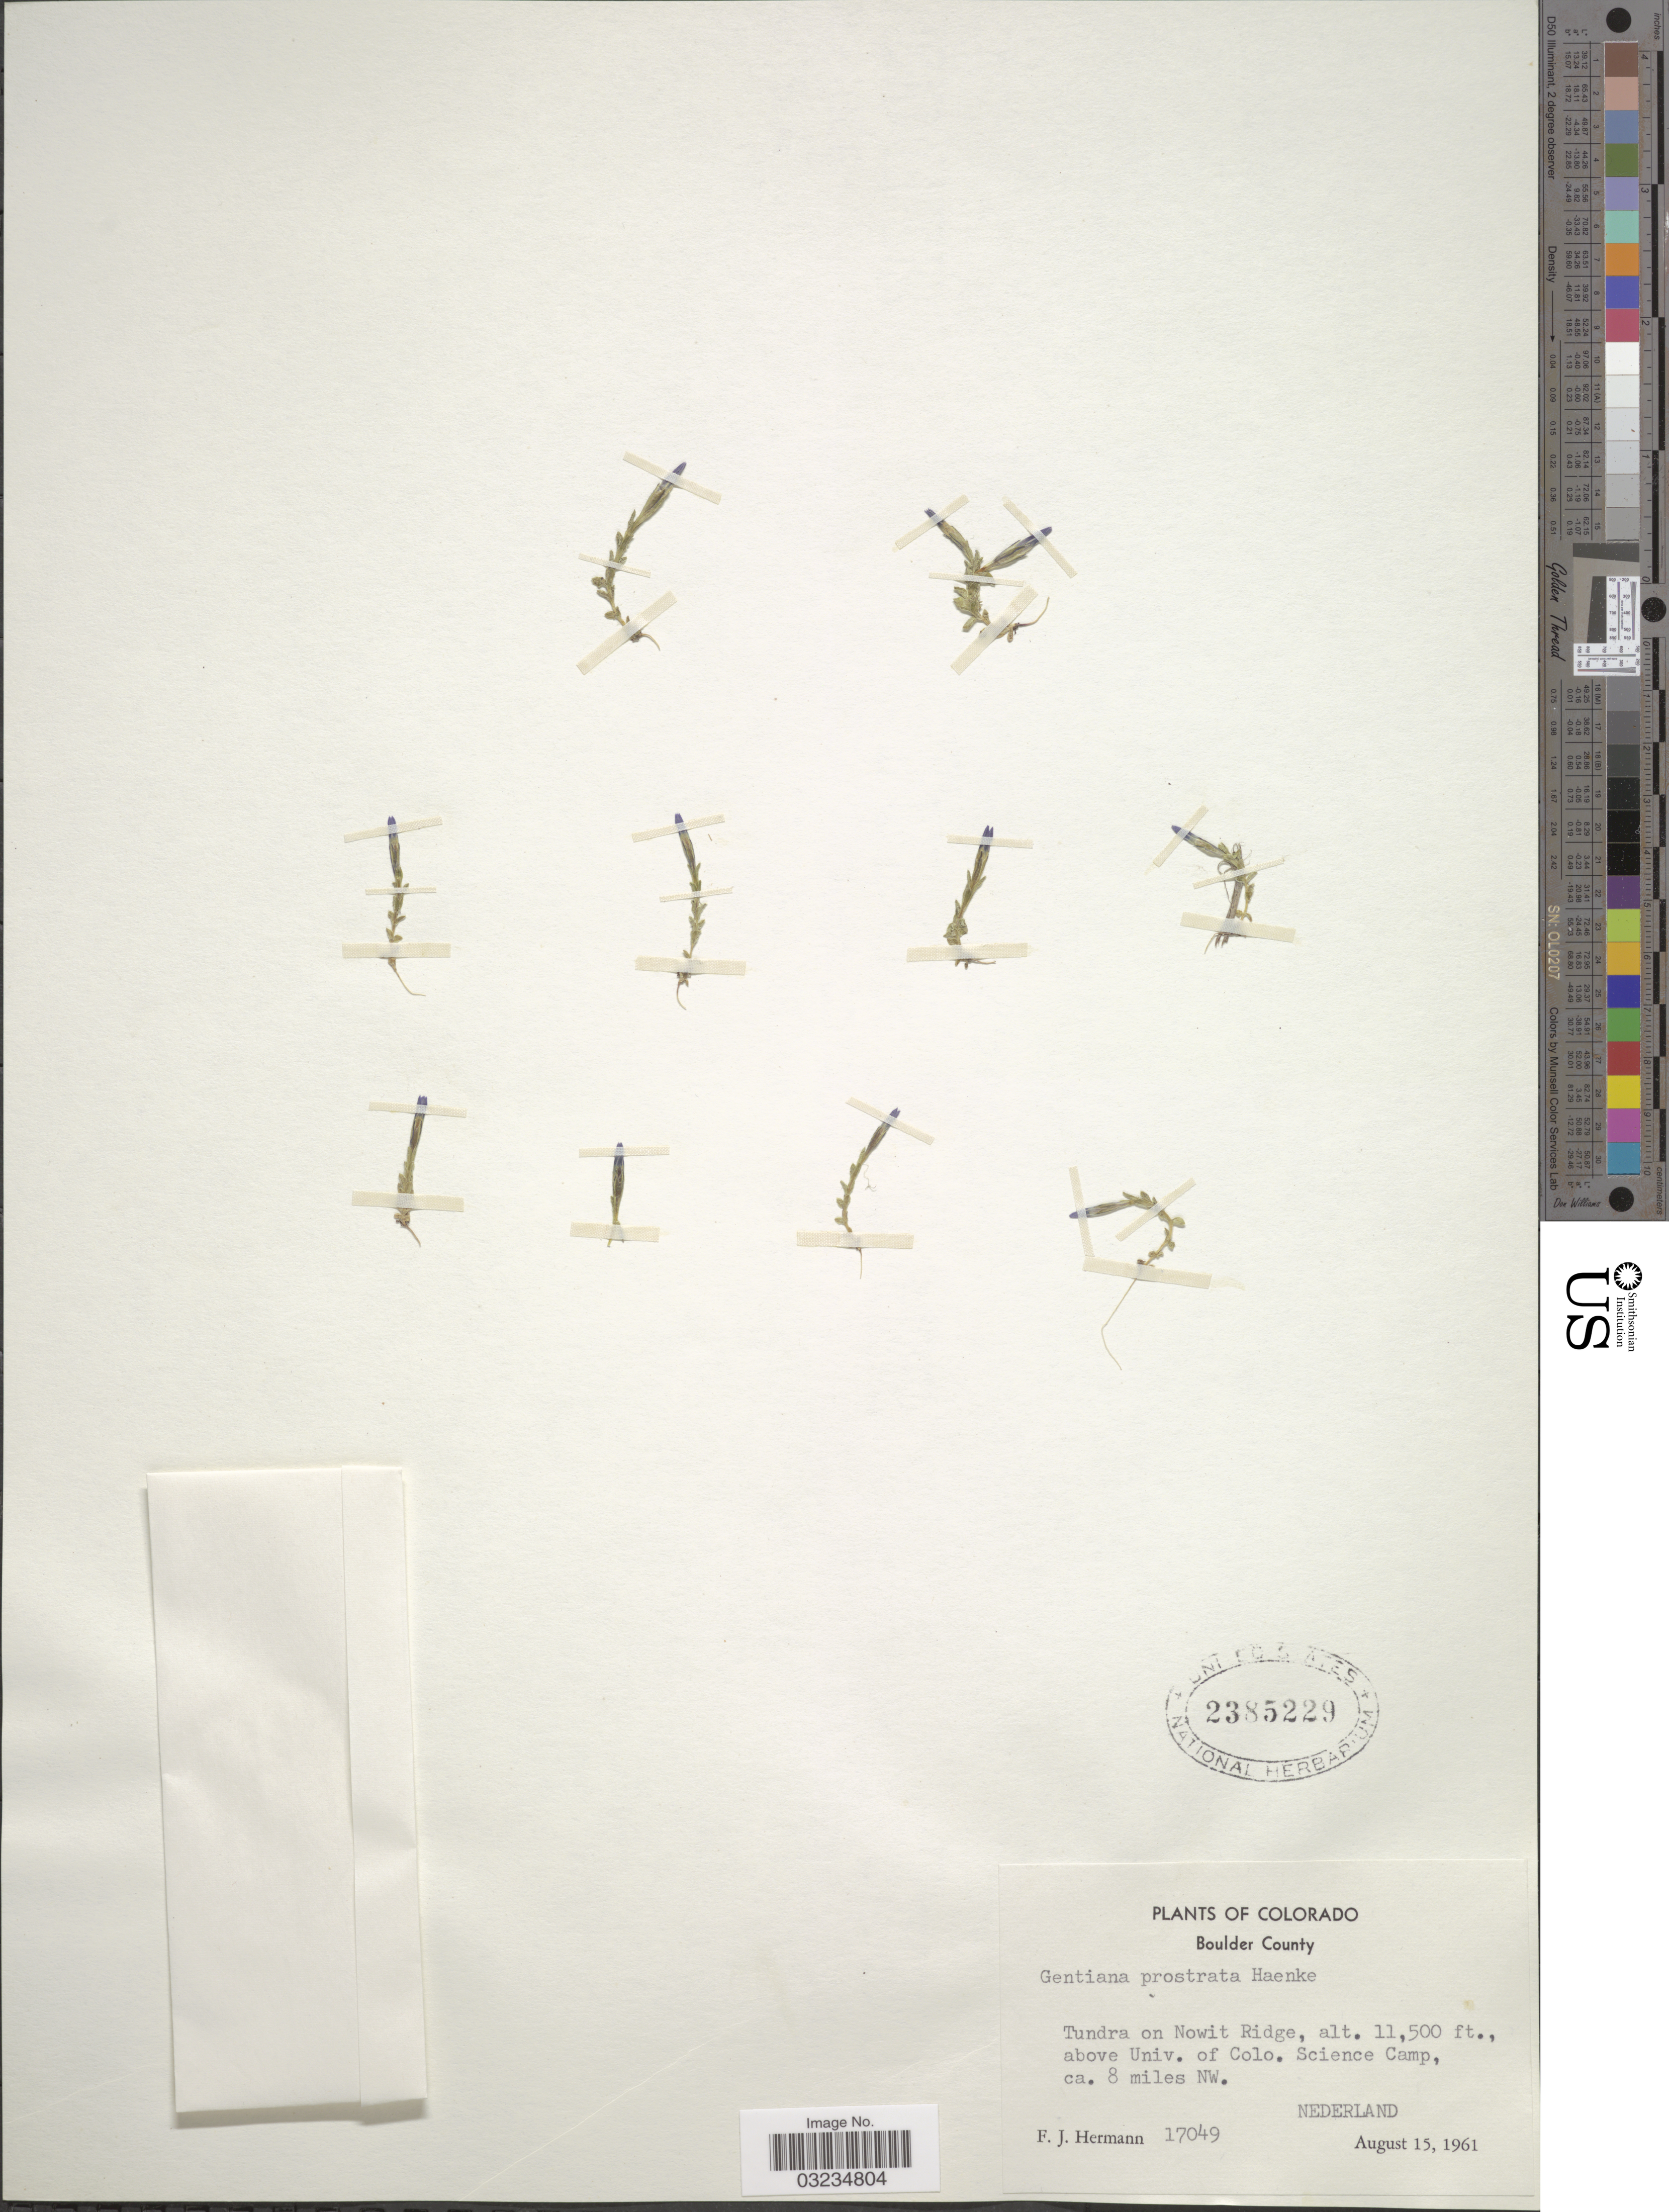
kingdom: Plantae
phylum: Tracheophyta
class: Magnoliopsida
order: Gentianales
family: Gentianaceae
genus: Gentiana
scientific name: Gentiana prostrata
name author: Haenke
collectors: F. J. Hermann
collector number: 17049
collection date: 1961-08-15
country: United States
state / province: Colorado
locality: Boulder County. Tundra on Nowit Ridge, above Univ. of Colo. Science Camp, ca. 8 miles NW. Nederland.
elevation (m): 3505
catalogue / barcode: US 2385229